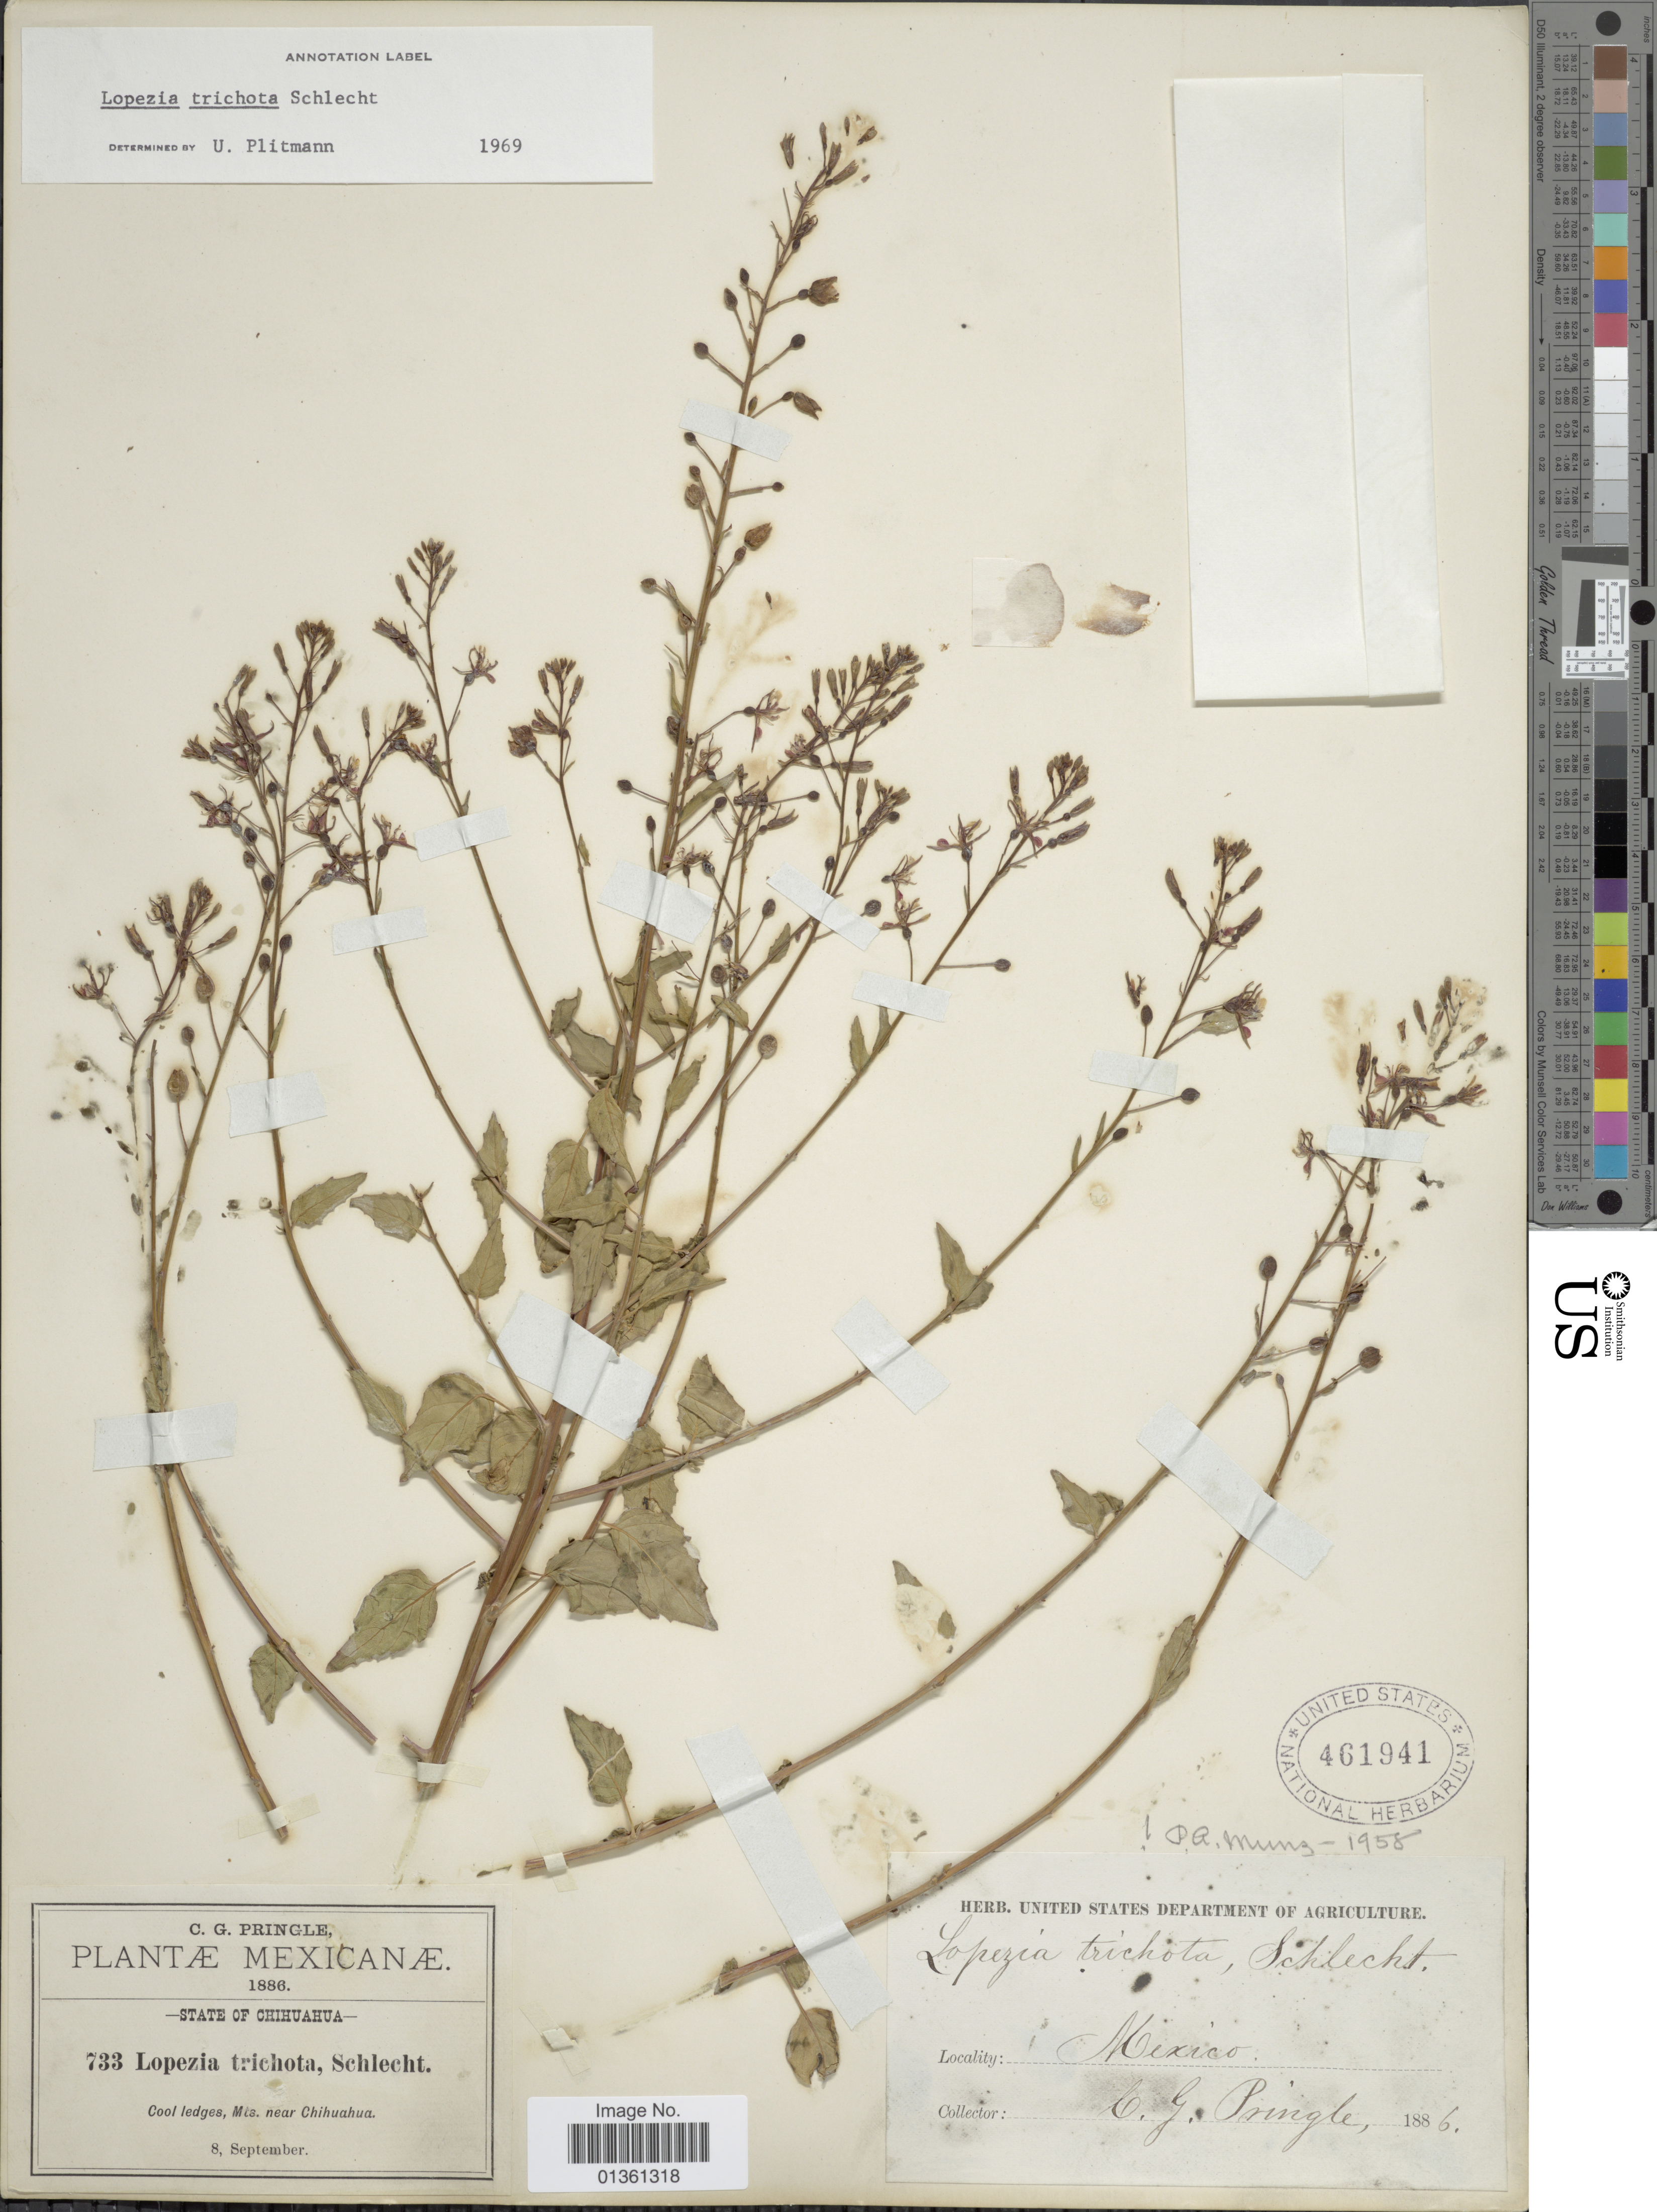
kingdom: Plantae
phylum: Tracheophyta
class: Magnoliopsida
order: Myrtales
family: Onagraceae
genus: Lopezia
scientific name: Lopezia trichota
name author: Schltdl.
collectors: C. G. Pringle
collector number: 733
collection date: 1886-09-08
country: Mexico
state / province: Chihuahua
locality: Mts, near Chihuahua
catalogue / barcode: US 461941